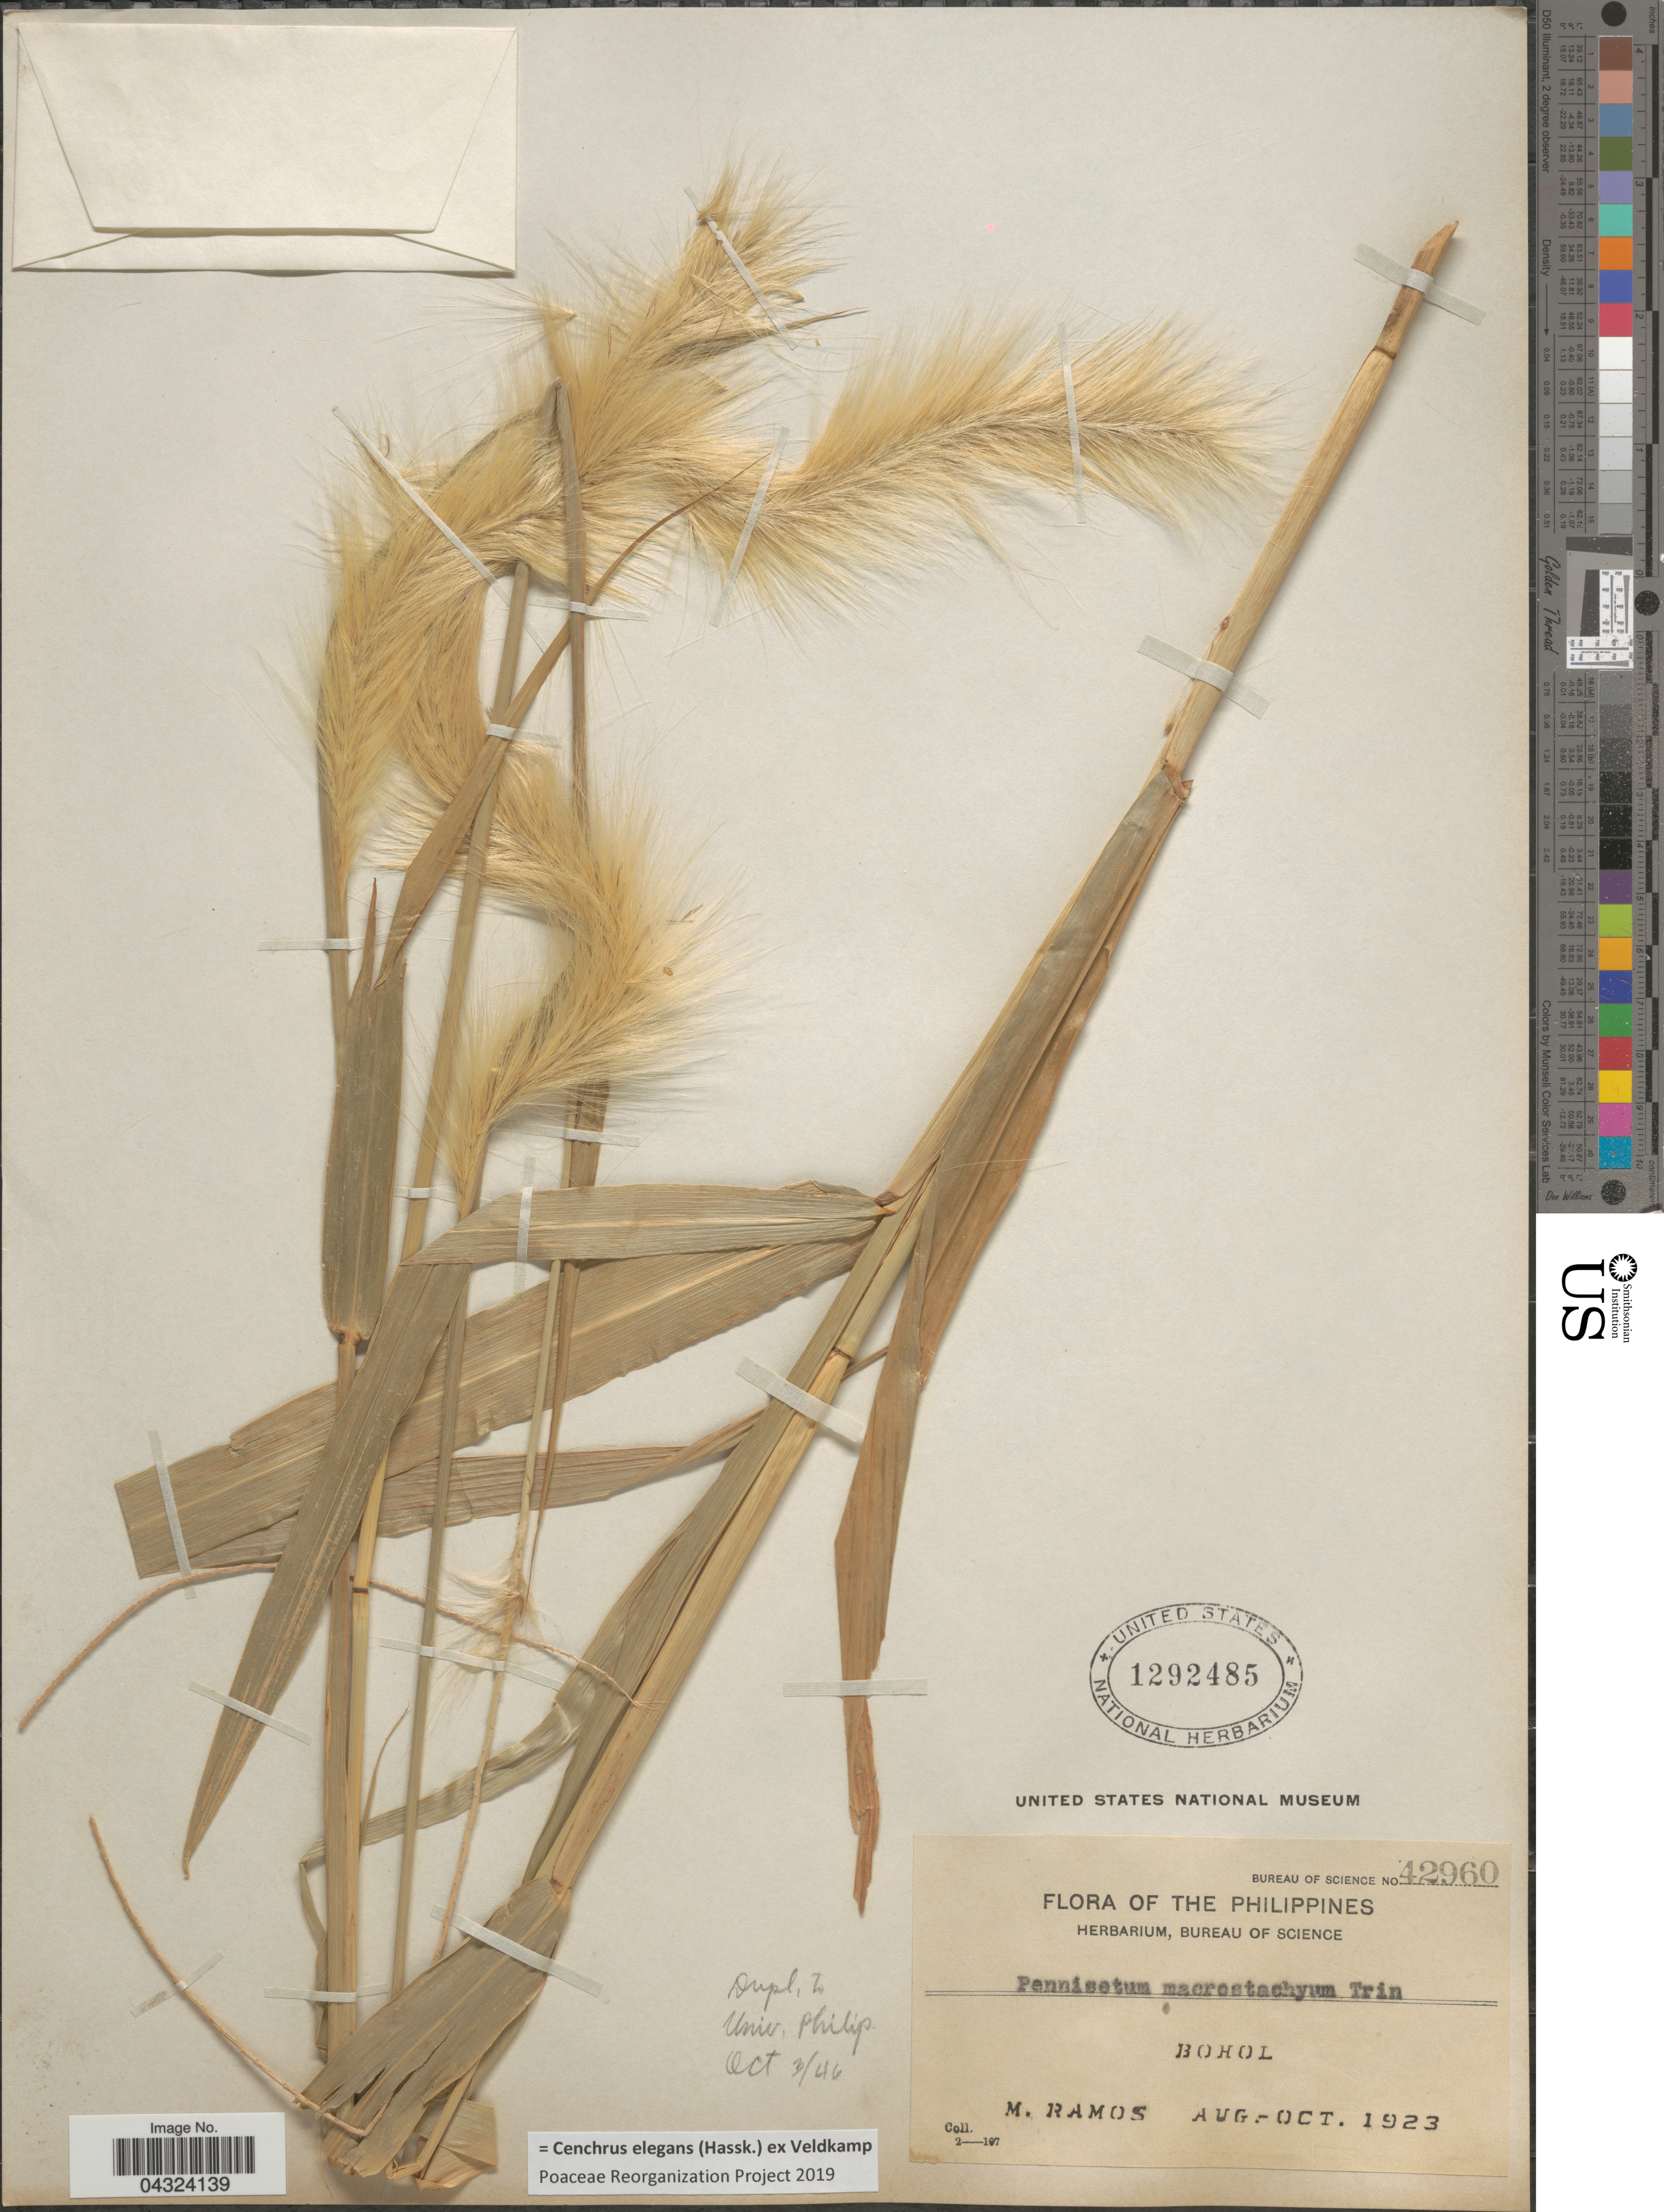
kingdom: Plantae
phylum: Tracheophyta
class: Liliopsida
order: Poales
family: Poaceae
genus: Cenchrus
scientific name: Cenchrus elegans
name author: (Hassk.) Veldkamp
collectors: M. Ramos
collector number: Bureau Of Science 42960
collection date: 1923-08/1923-10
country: Philippines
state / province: Central Visayas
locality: Bohol.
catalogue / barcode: US 1292485